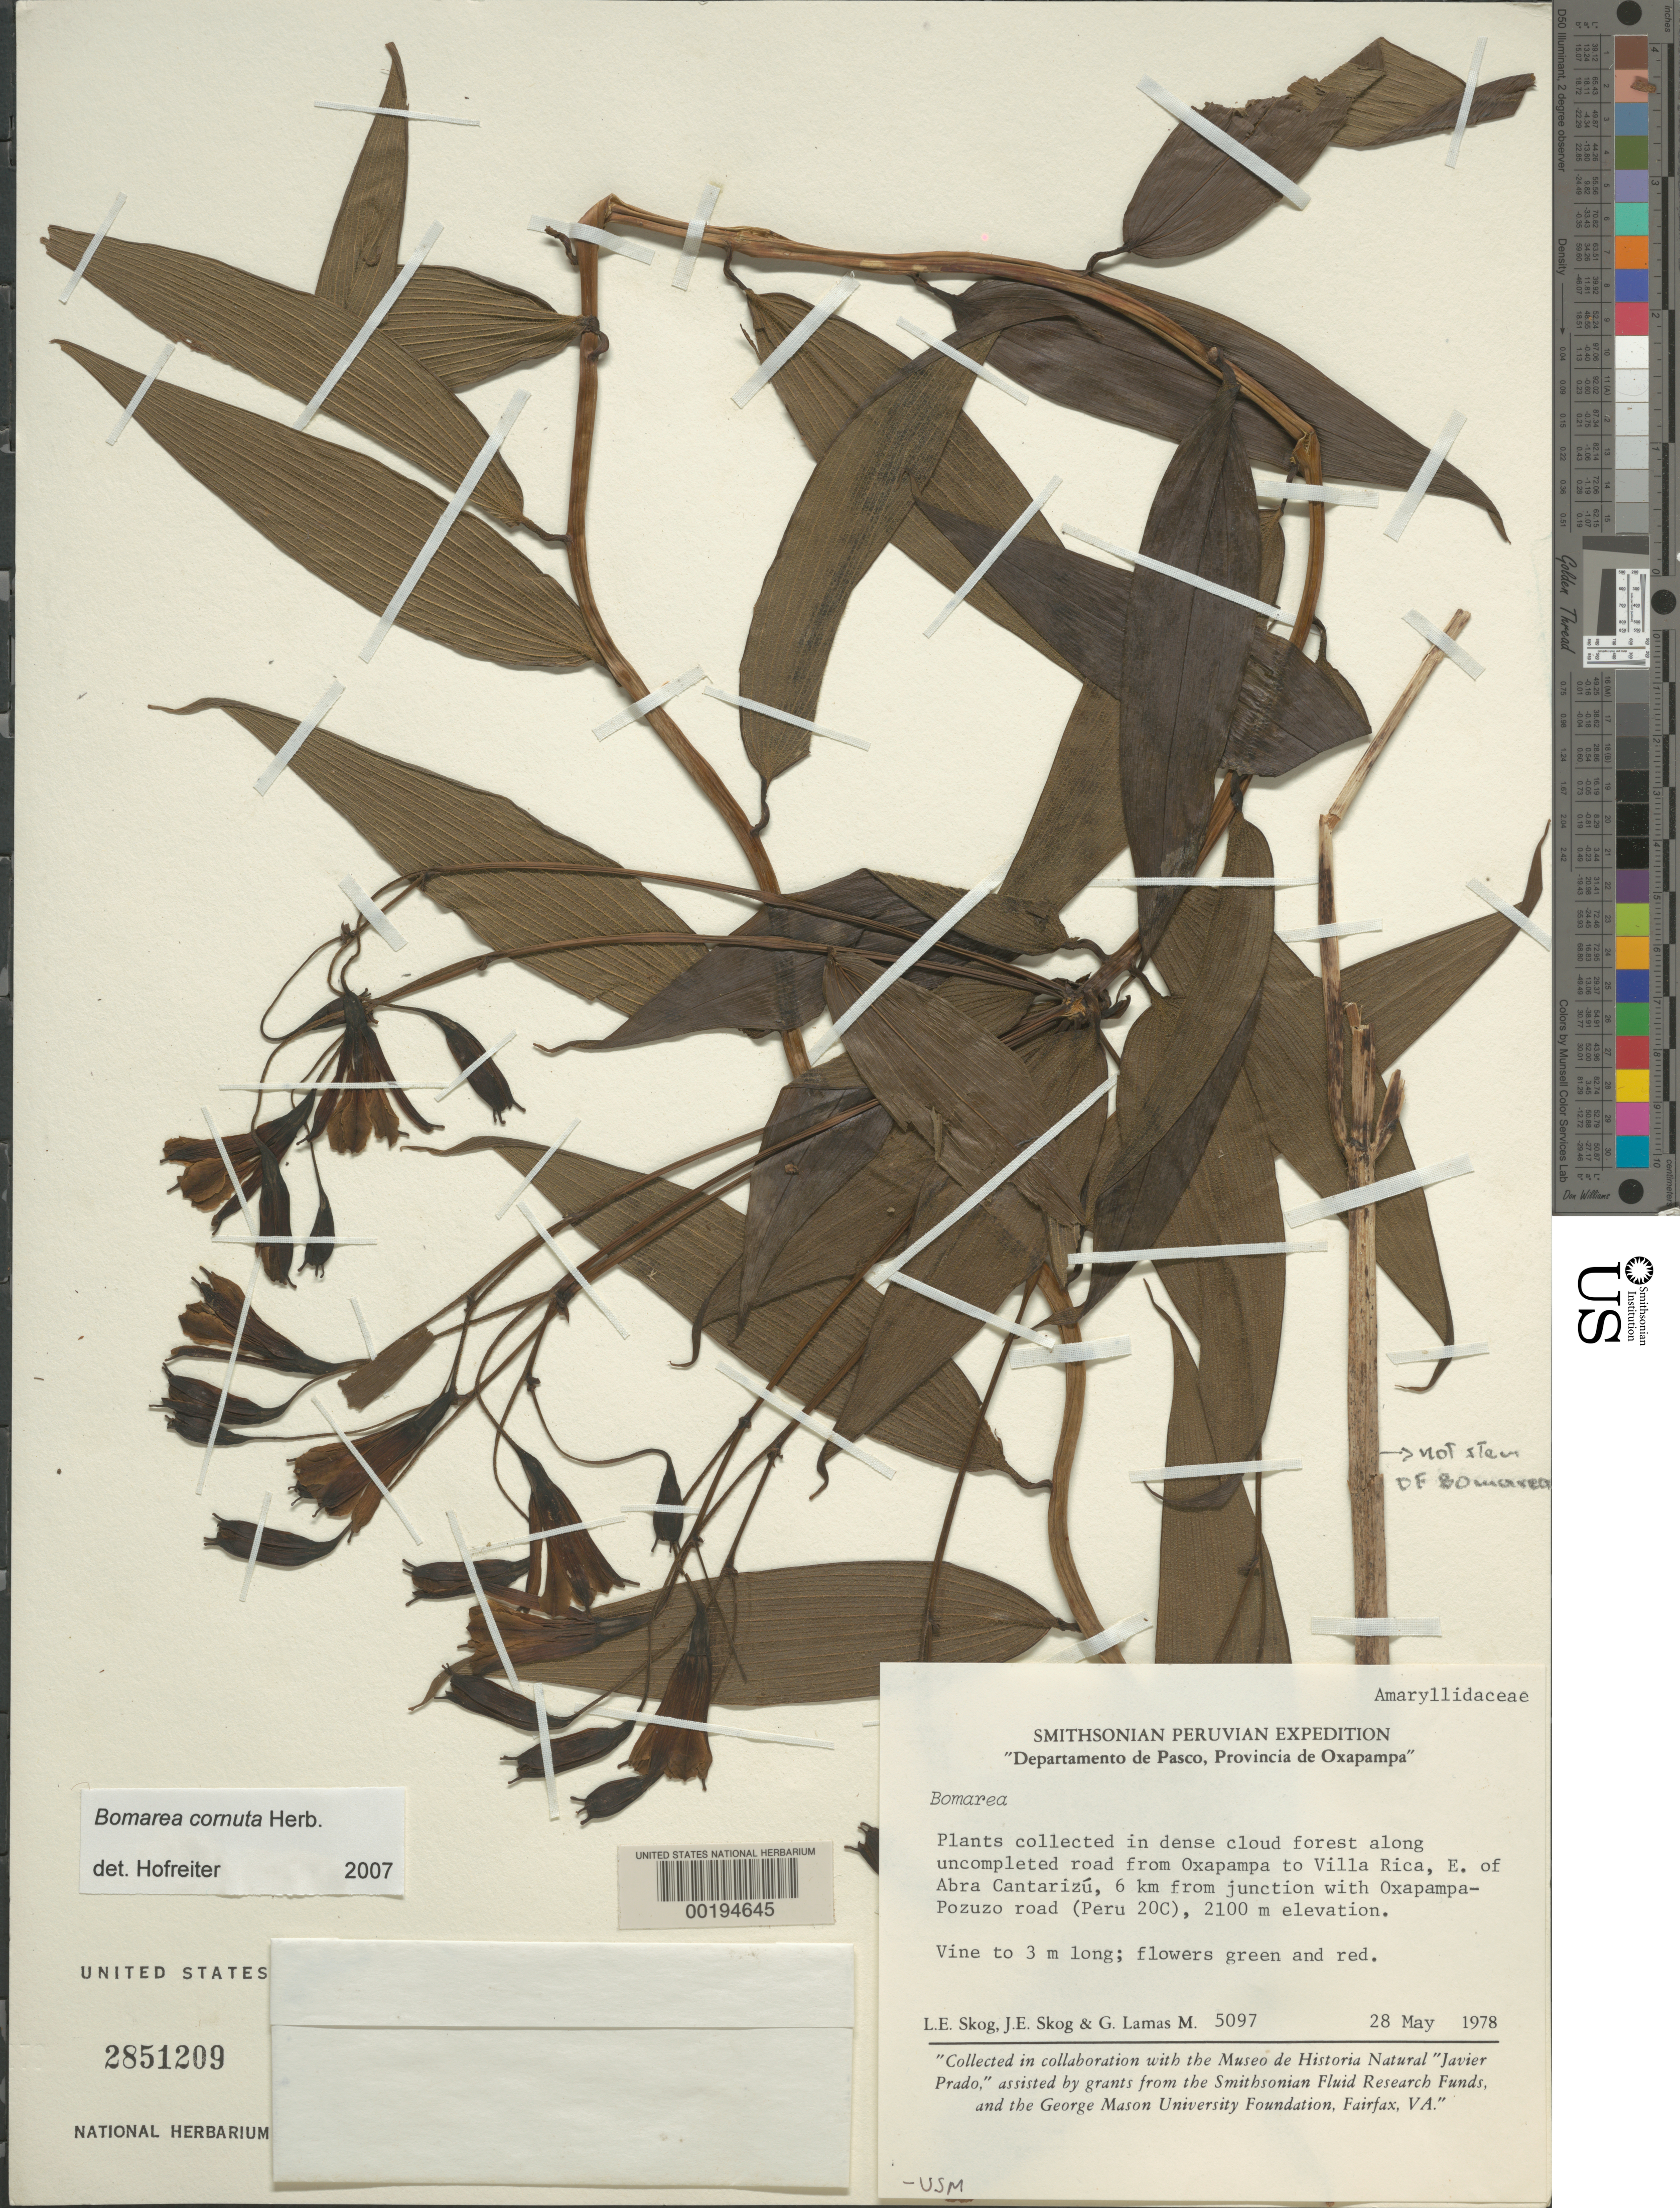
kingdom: Plantae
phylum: Tracheophyta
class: Liliopsida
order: Liliales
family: Alstroemeriaceae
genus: Bomarea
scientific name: Bomarea sp.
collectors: L. E. Skog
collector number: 5097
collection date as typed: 28 May 1978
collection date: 1978-05-28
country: Peru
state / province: Pasco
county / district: Oxapampa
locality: Along uncompleted road from oxapampa to villa rica, e of abra cantarizu, 6 km from junction w/oxapampa-poazuzo road (peru 20c)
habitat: Dense cloud forest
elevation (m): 2100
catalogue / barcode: US 2851209